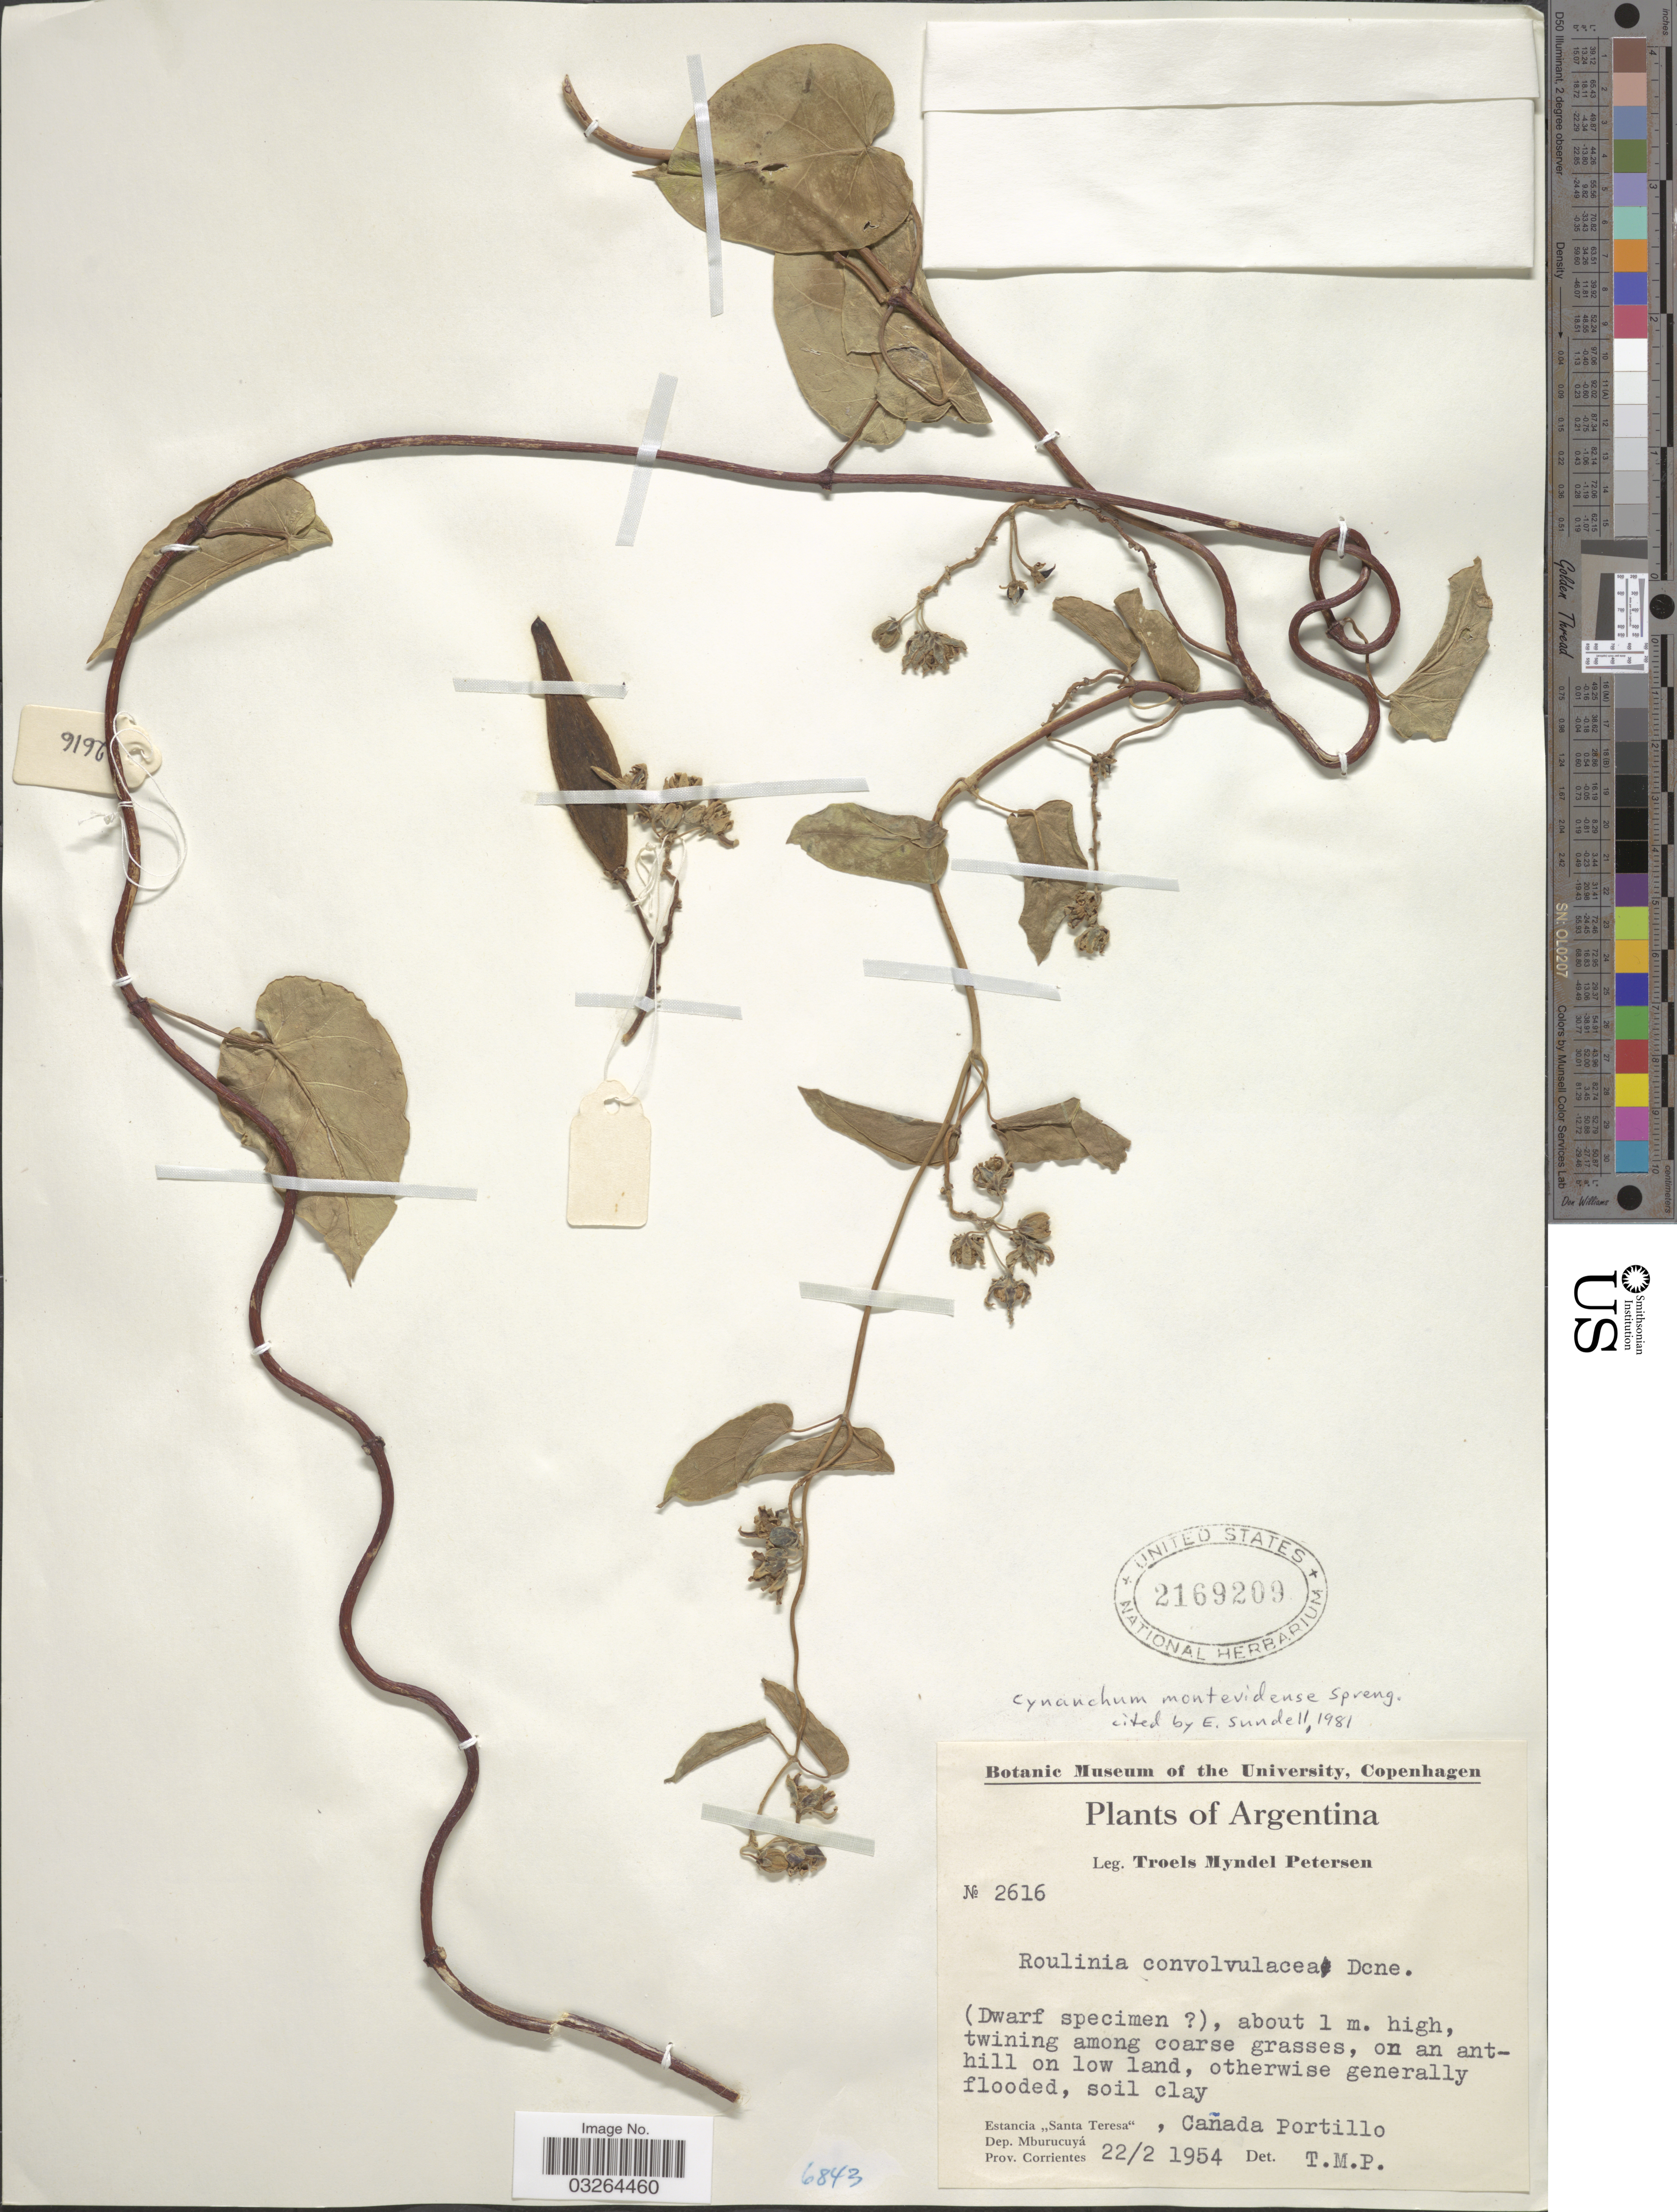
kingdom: Plantae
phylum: Tracheophyta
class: Magnoliopsida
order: Gentianales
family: Apocynaceae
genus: Cynanchum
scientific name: Cynanchum montevidense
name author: Spreng.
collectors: T. M. Petersen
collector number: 2616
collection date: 1954-02-22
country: Argentina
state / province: Corrientes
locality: Estancia "Santa Teresa", Cañada Portillo. Dep. Mburucuyá.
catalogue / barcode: US 2169209